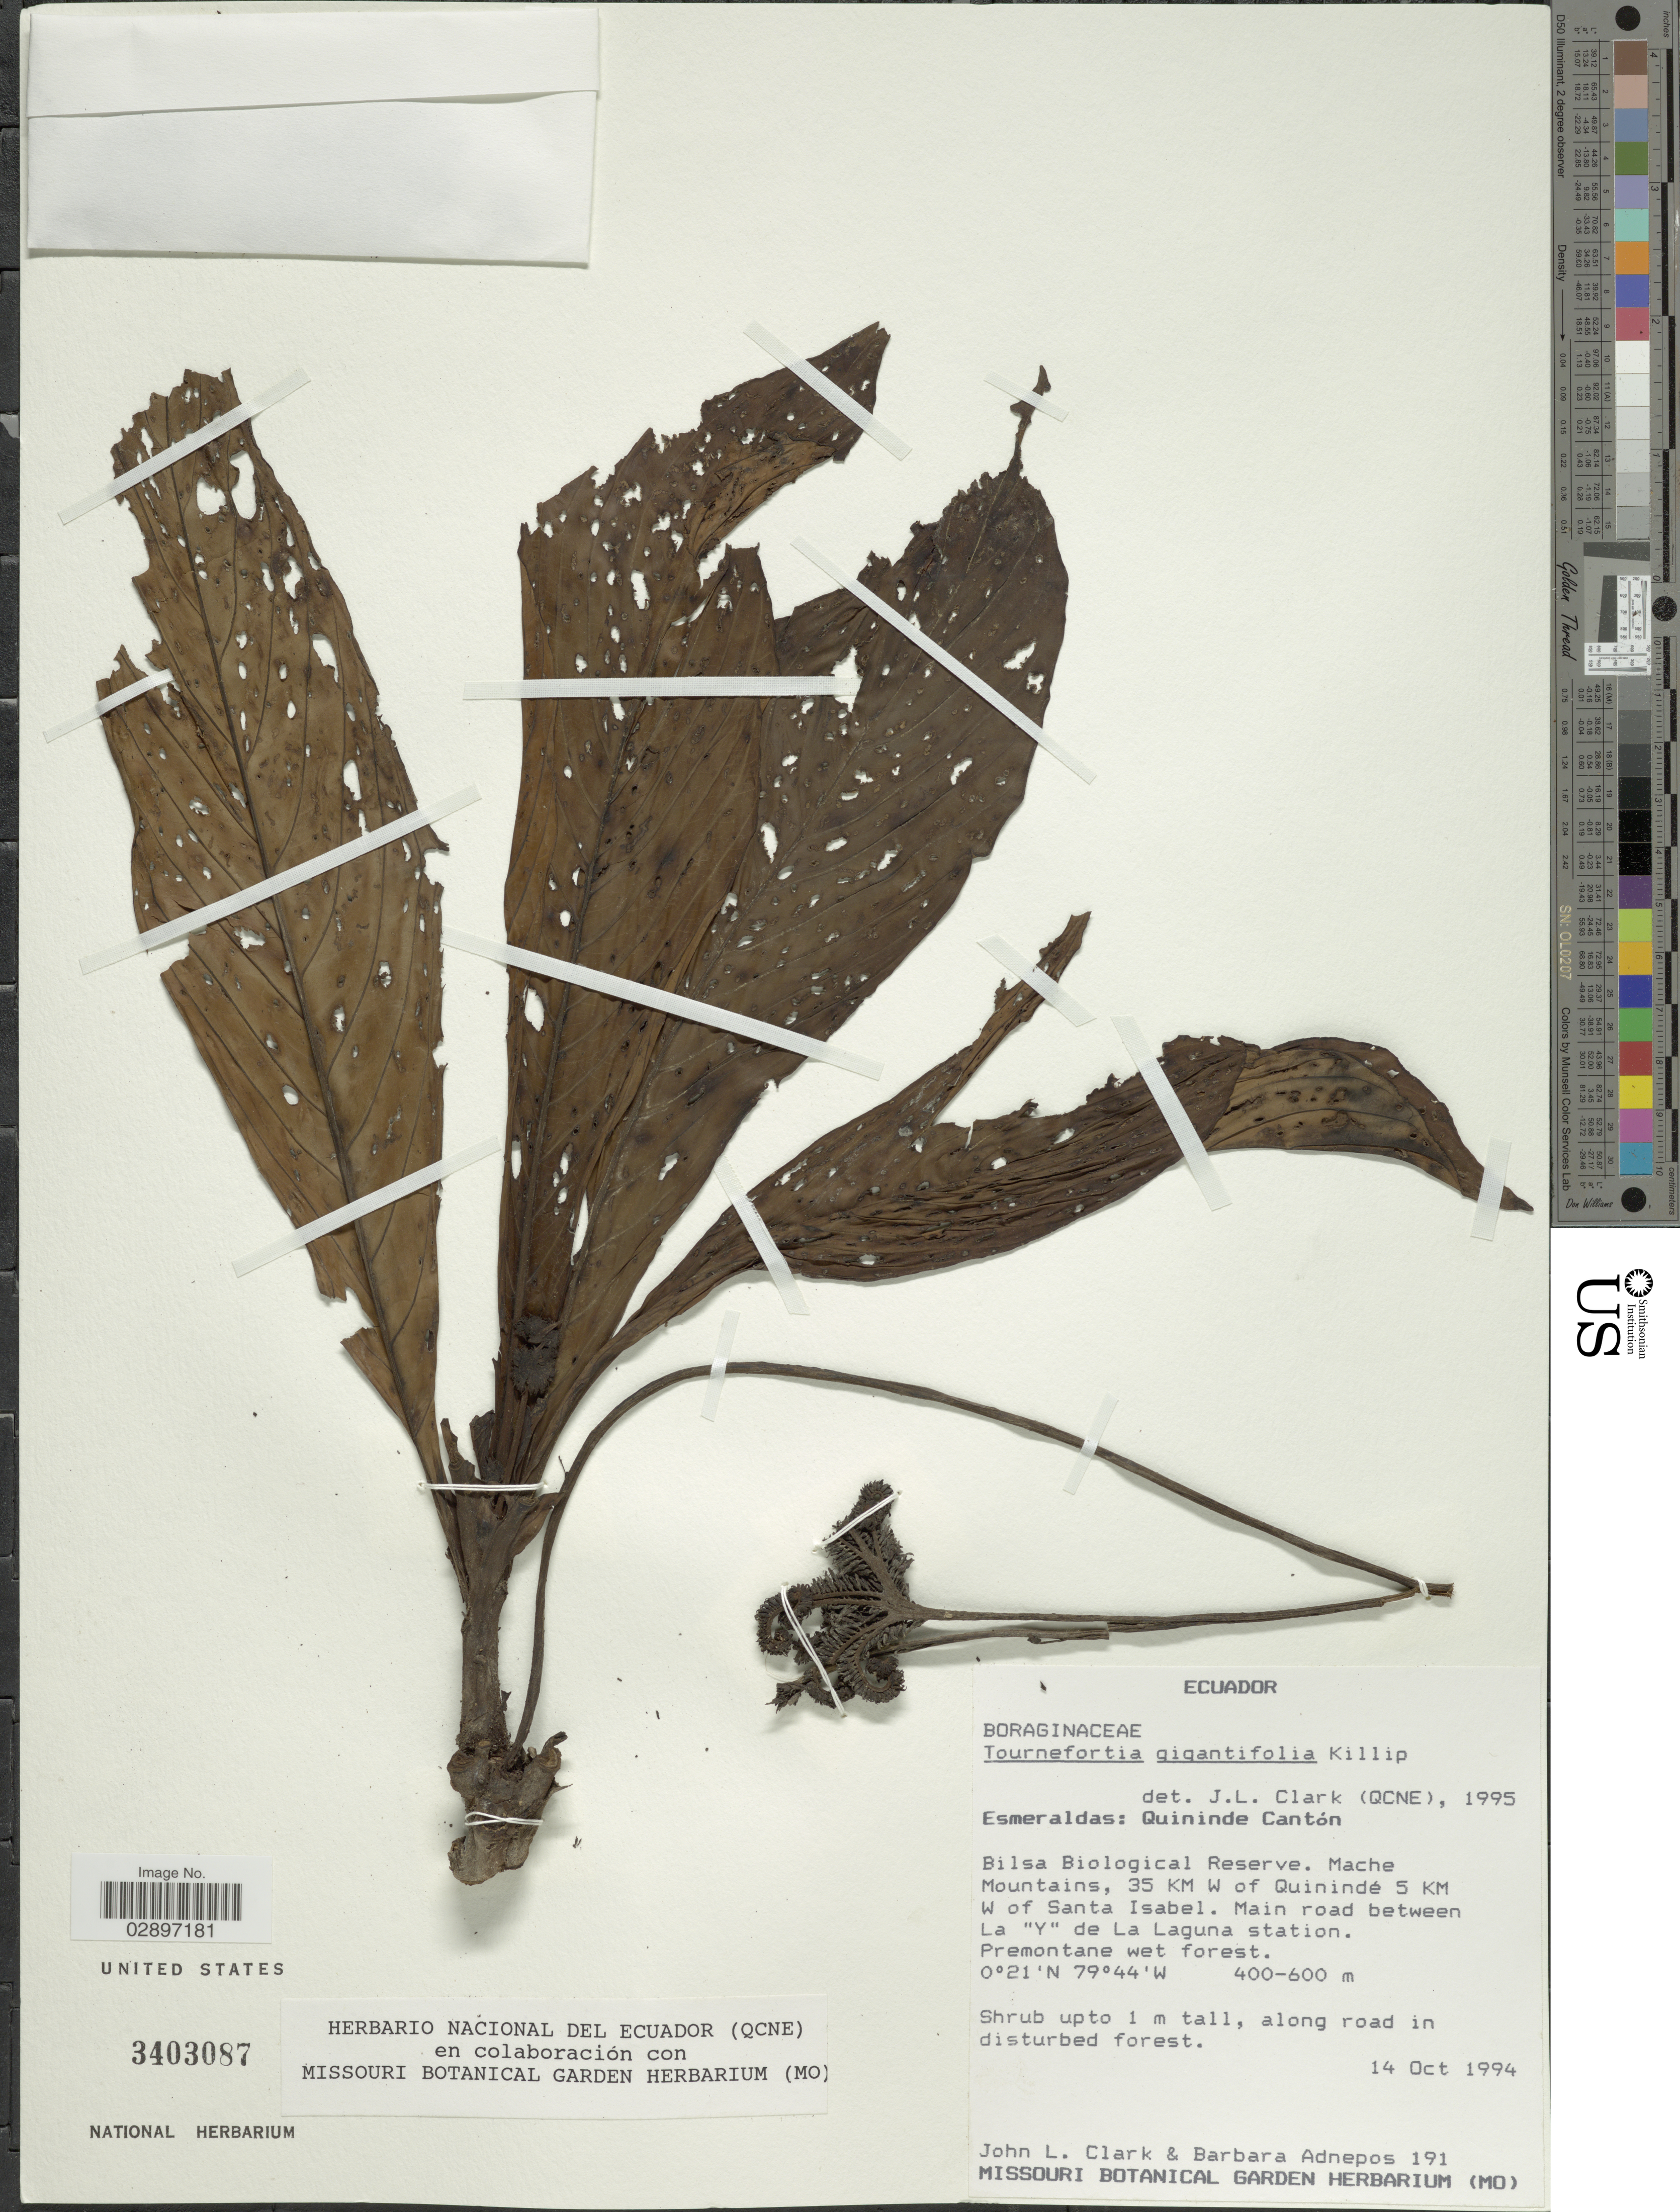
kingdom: Plantae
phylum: Tracheophyta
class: Magnoliopsida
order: Boraginales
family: Heliotropiaceae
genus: Tournefortia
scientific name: Tournefortia gigantifolia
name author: Killip ex J.S. Mill.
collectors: J. L. Clark & B. Adnepos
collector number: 191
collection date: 1994-10-14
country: Ecuador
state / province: Esmeraldas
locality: Esmeraldas: Quininde Cantón. Bilsa Biological Reserve. Mache Mountains, 35 KM W of Quinindé 5 KM W of Santa Isabel. Main road between La "Y" de La Laguna station.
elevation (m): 400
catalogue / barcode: US 3403087